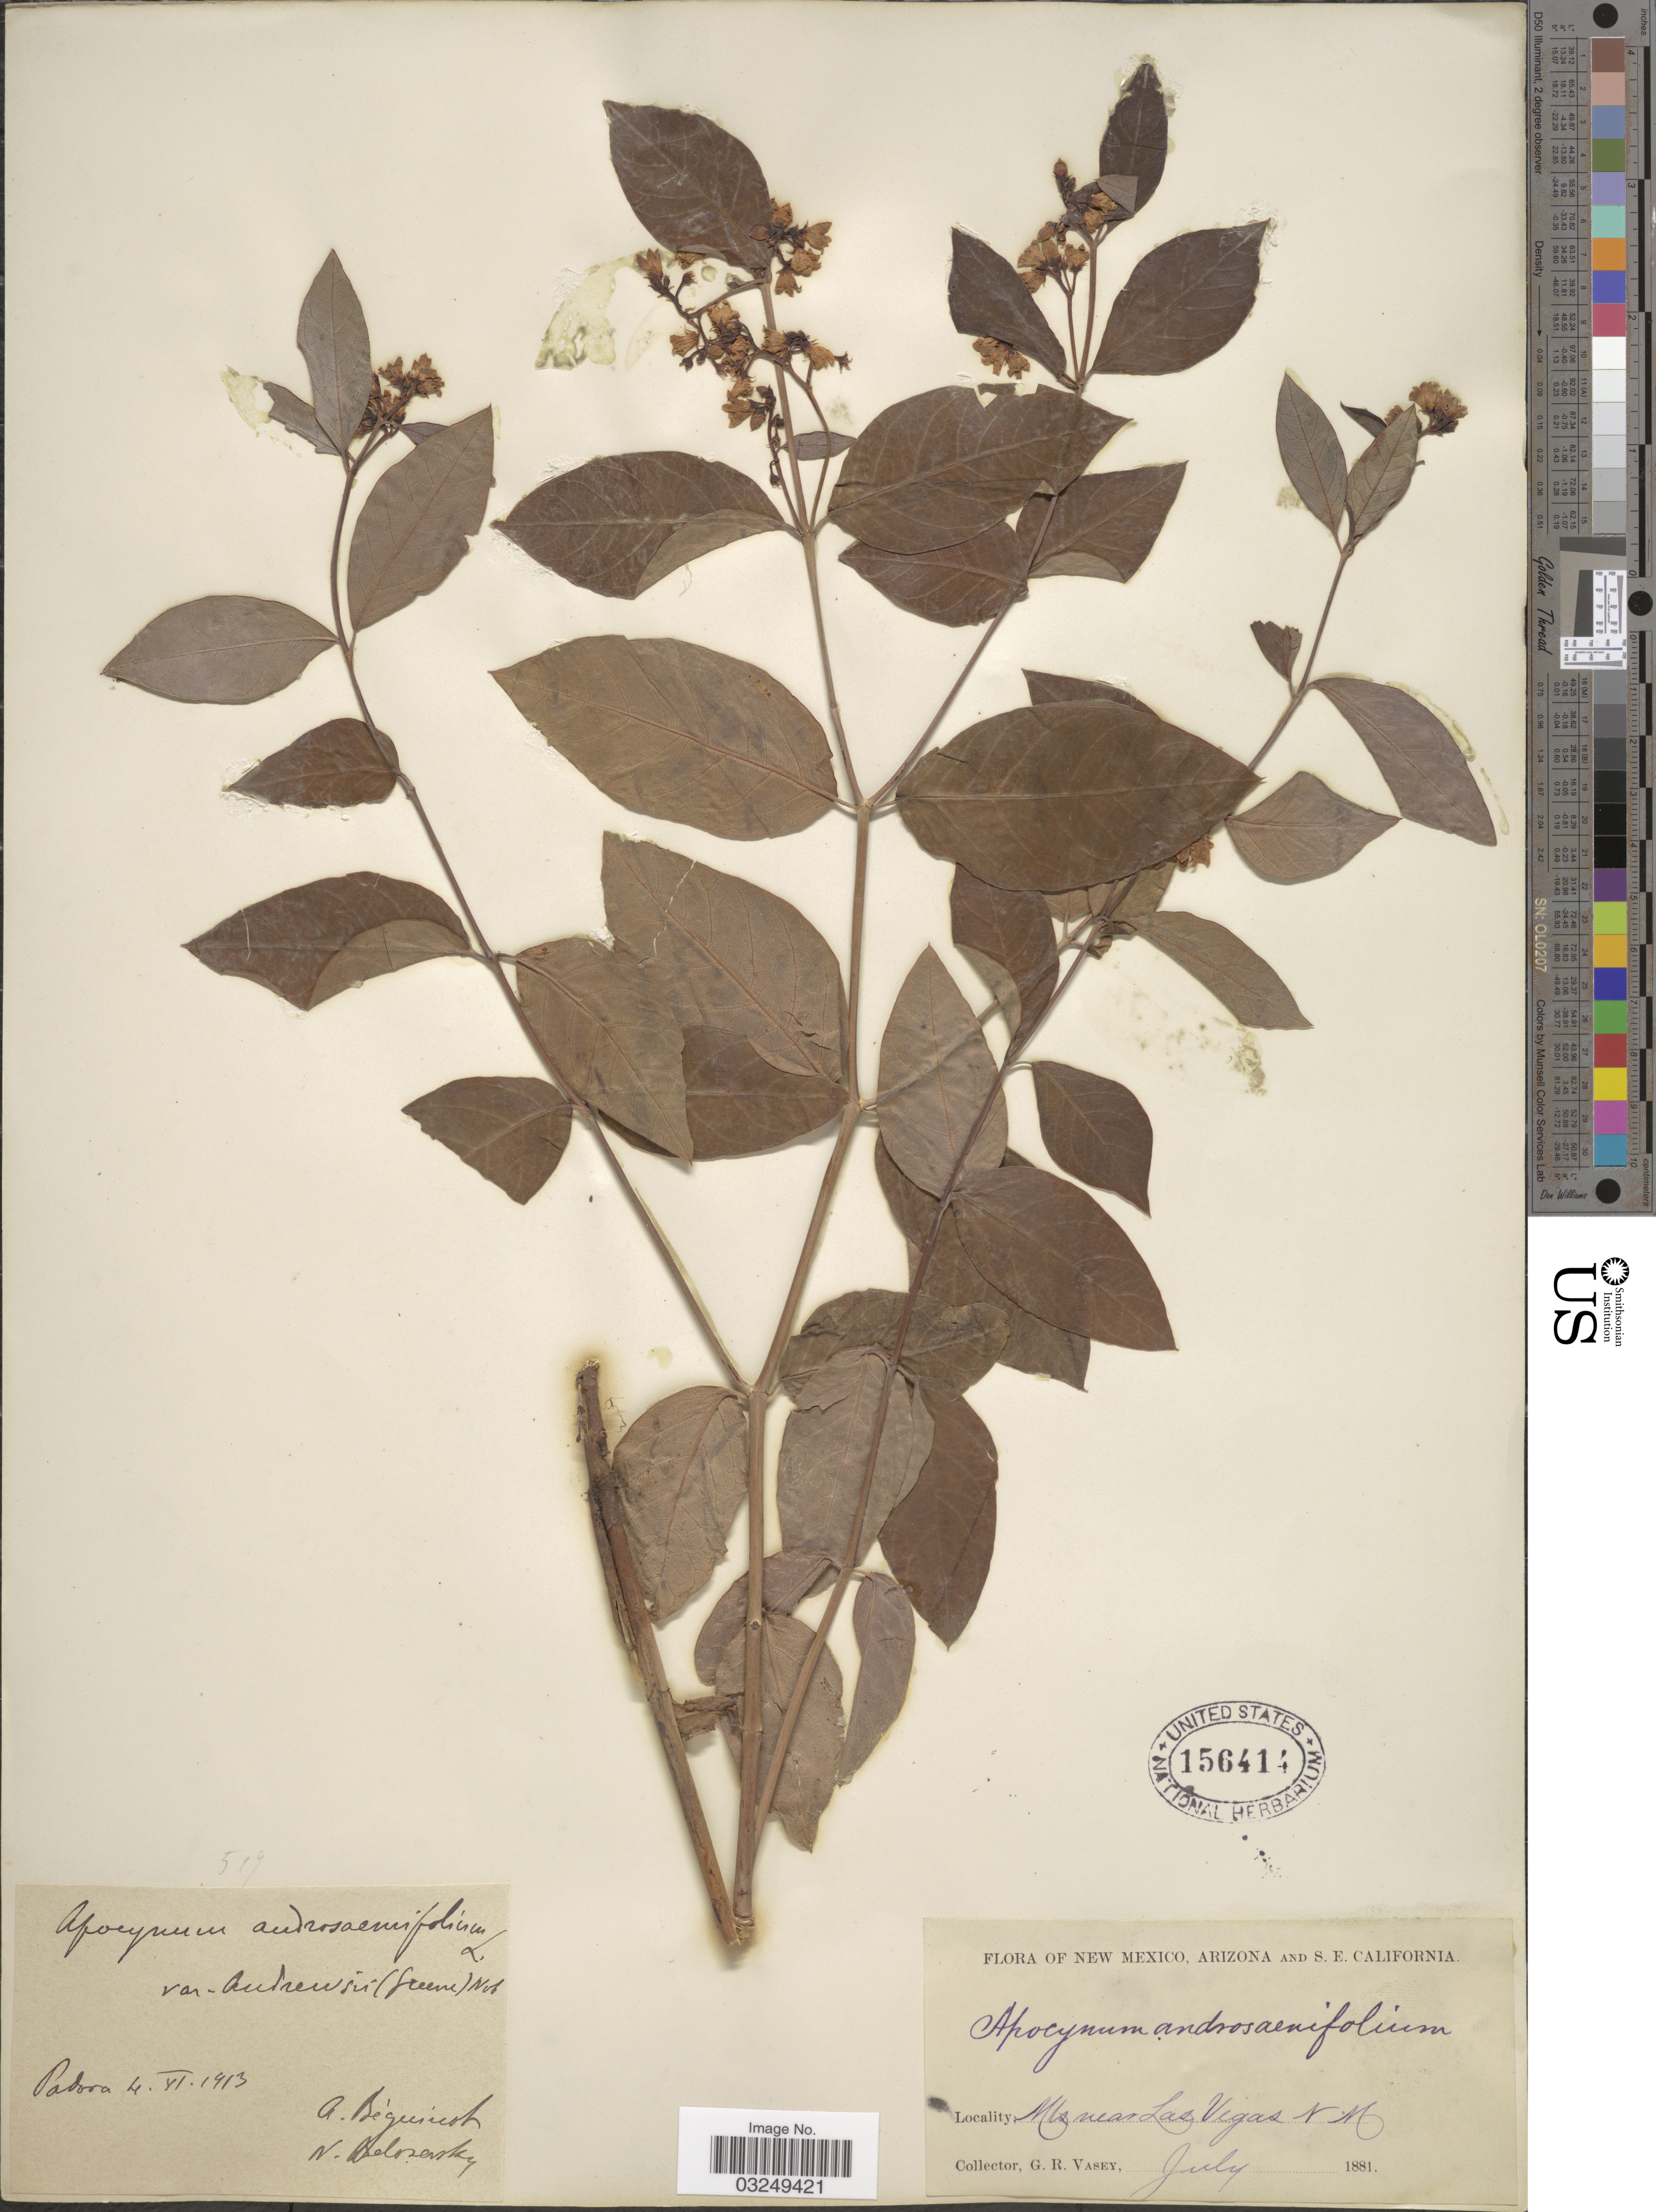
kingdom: Plantae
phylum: Tracheophyta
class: Magnoliopsida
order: Gentianales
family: Apocynaceae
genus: Apocynum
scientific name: Apocynum andrewsii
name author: Greene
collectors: G. R. Vasey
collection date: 1881-07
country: United States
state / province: New Mexico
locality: Mts near Las Vegas N. M.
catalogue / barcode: US 156414